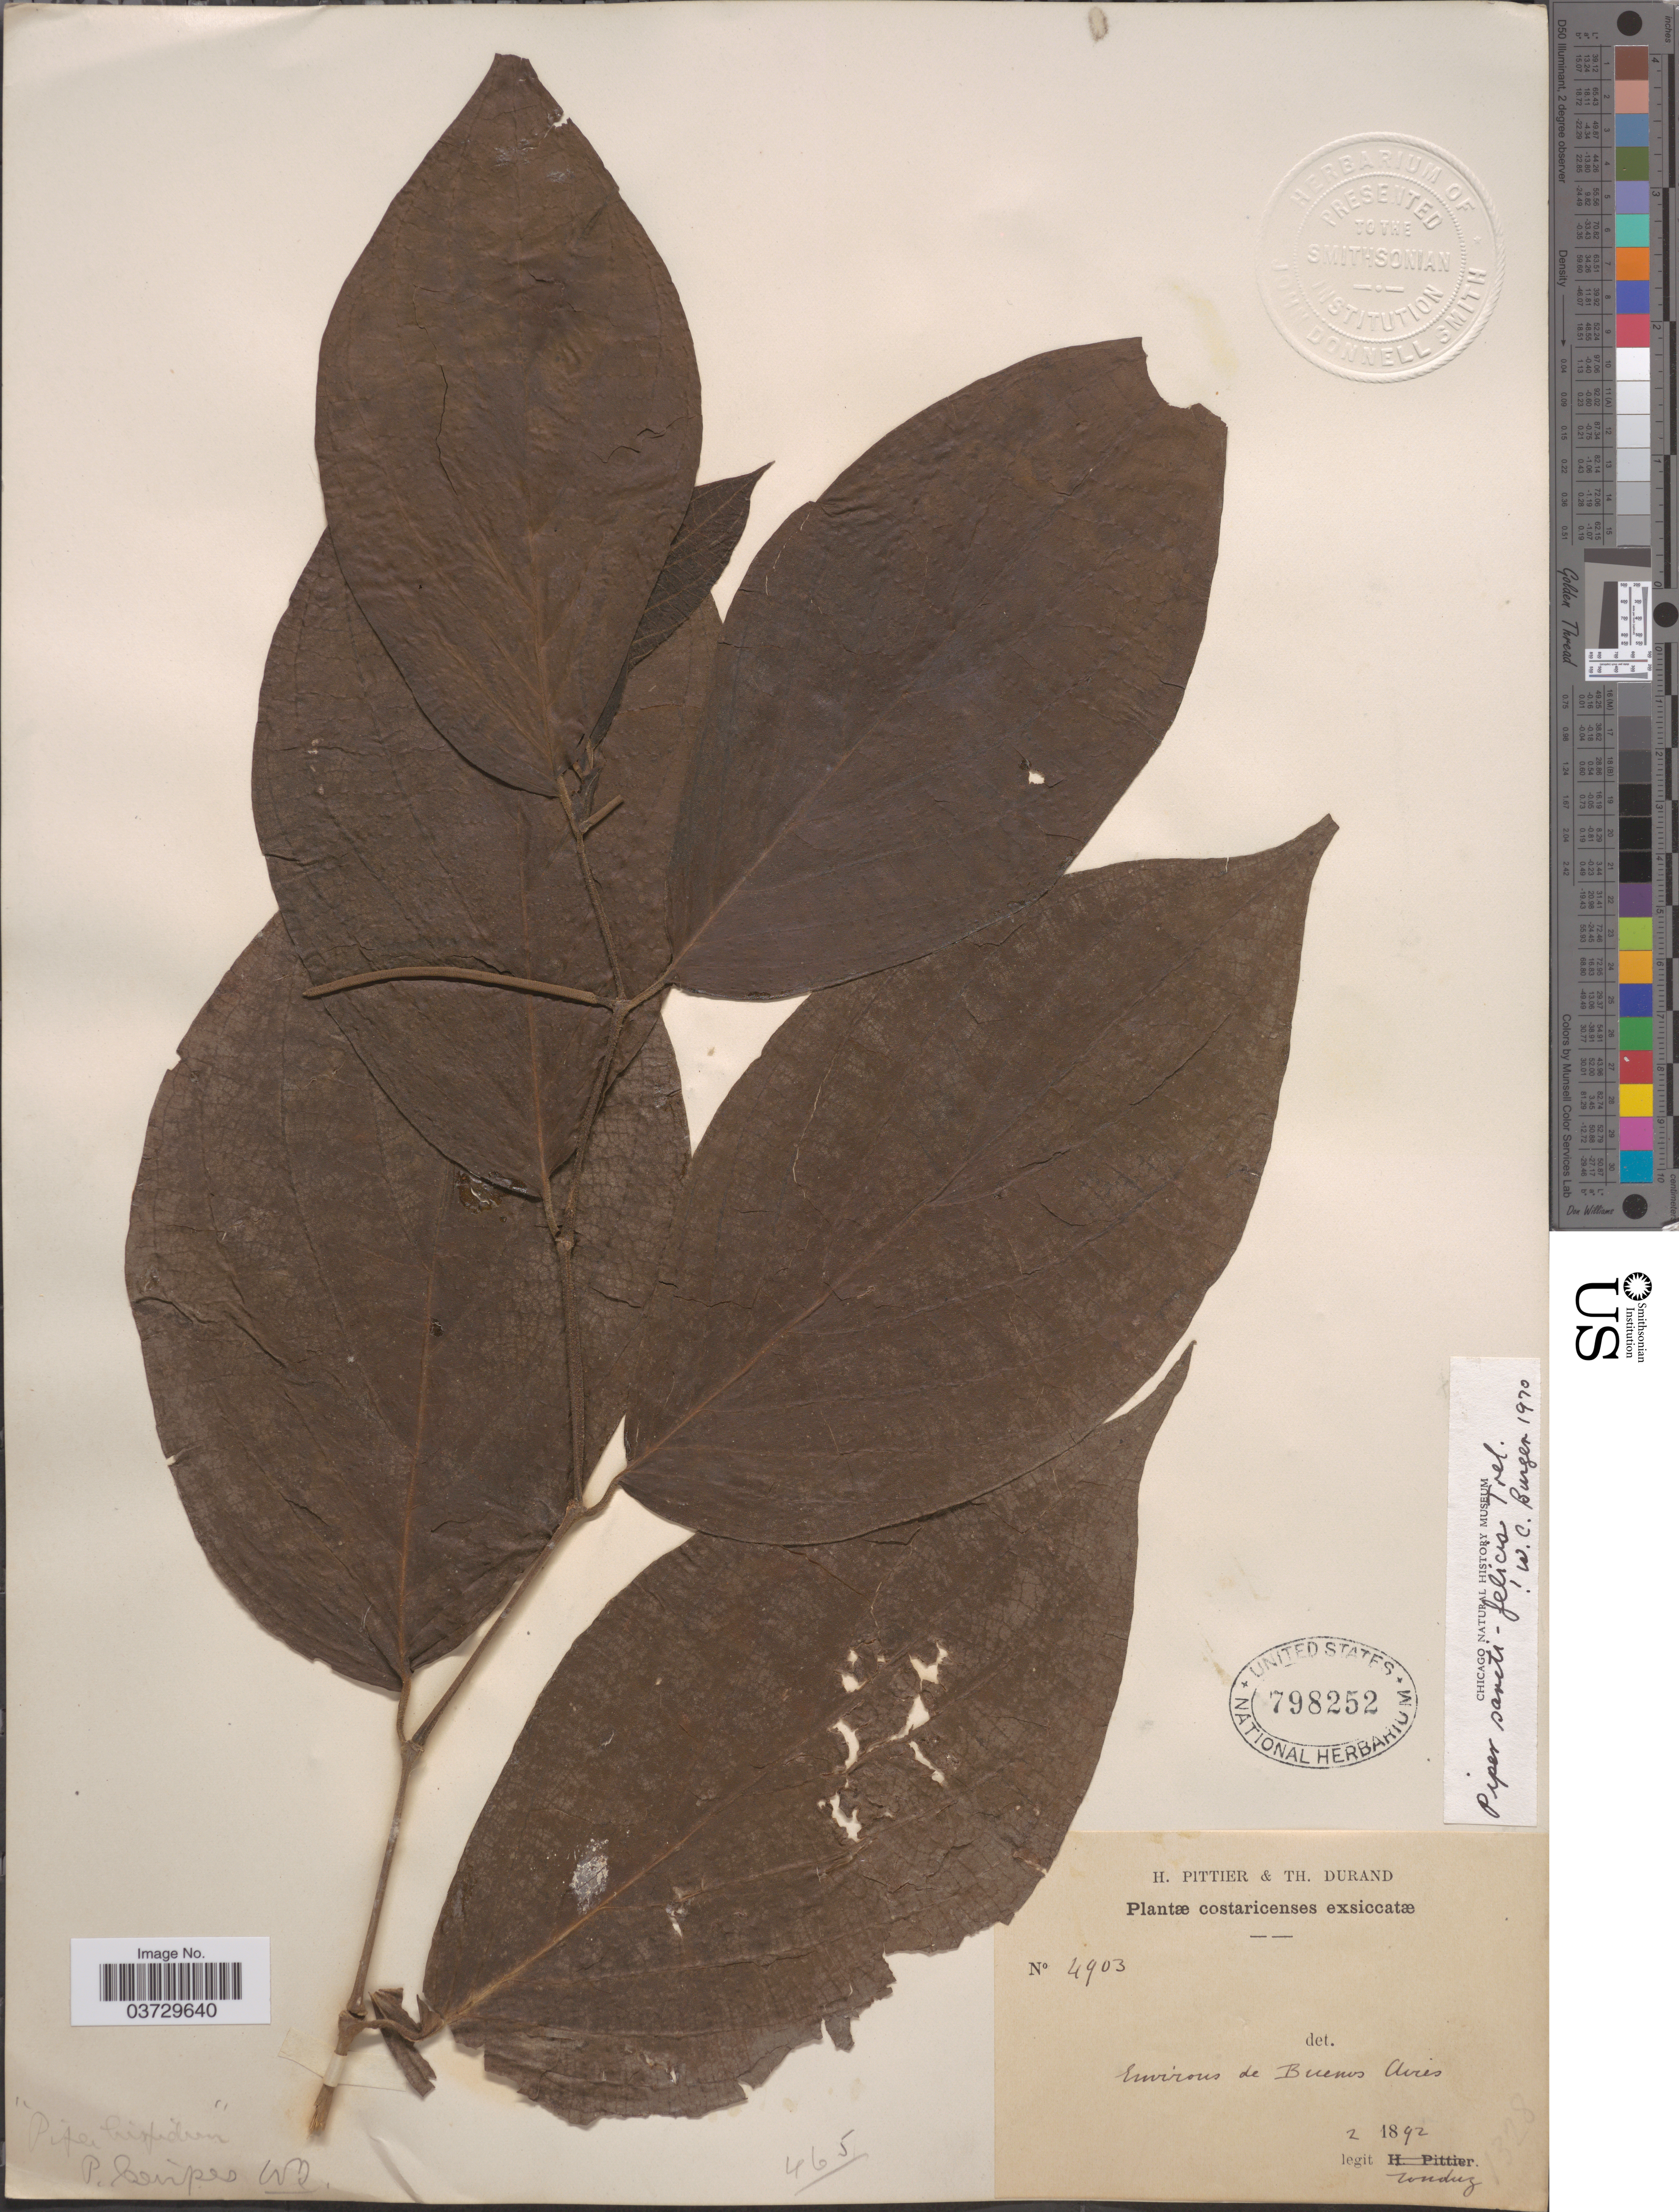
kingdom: Plantae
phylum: Tracheophyta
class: Magnoliopsida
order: Piperales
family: Piperaceae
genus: Piper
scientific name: Piper sancti-felicis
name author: Trel.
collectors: Tonduz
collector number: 4903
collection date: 1892-02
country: Costa Rica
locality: Environs de Buenos Aires.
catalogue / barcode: US 798252